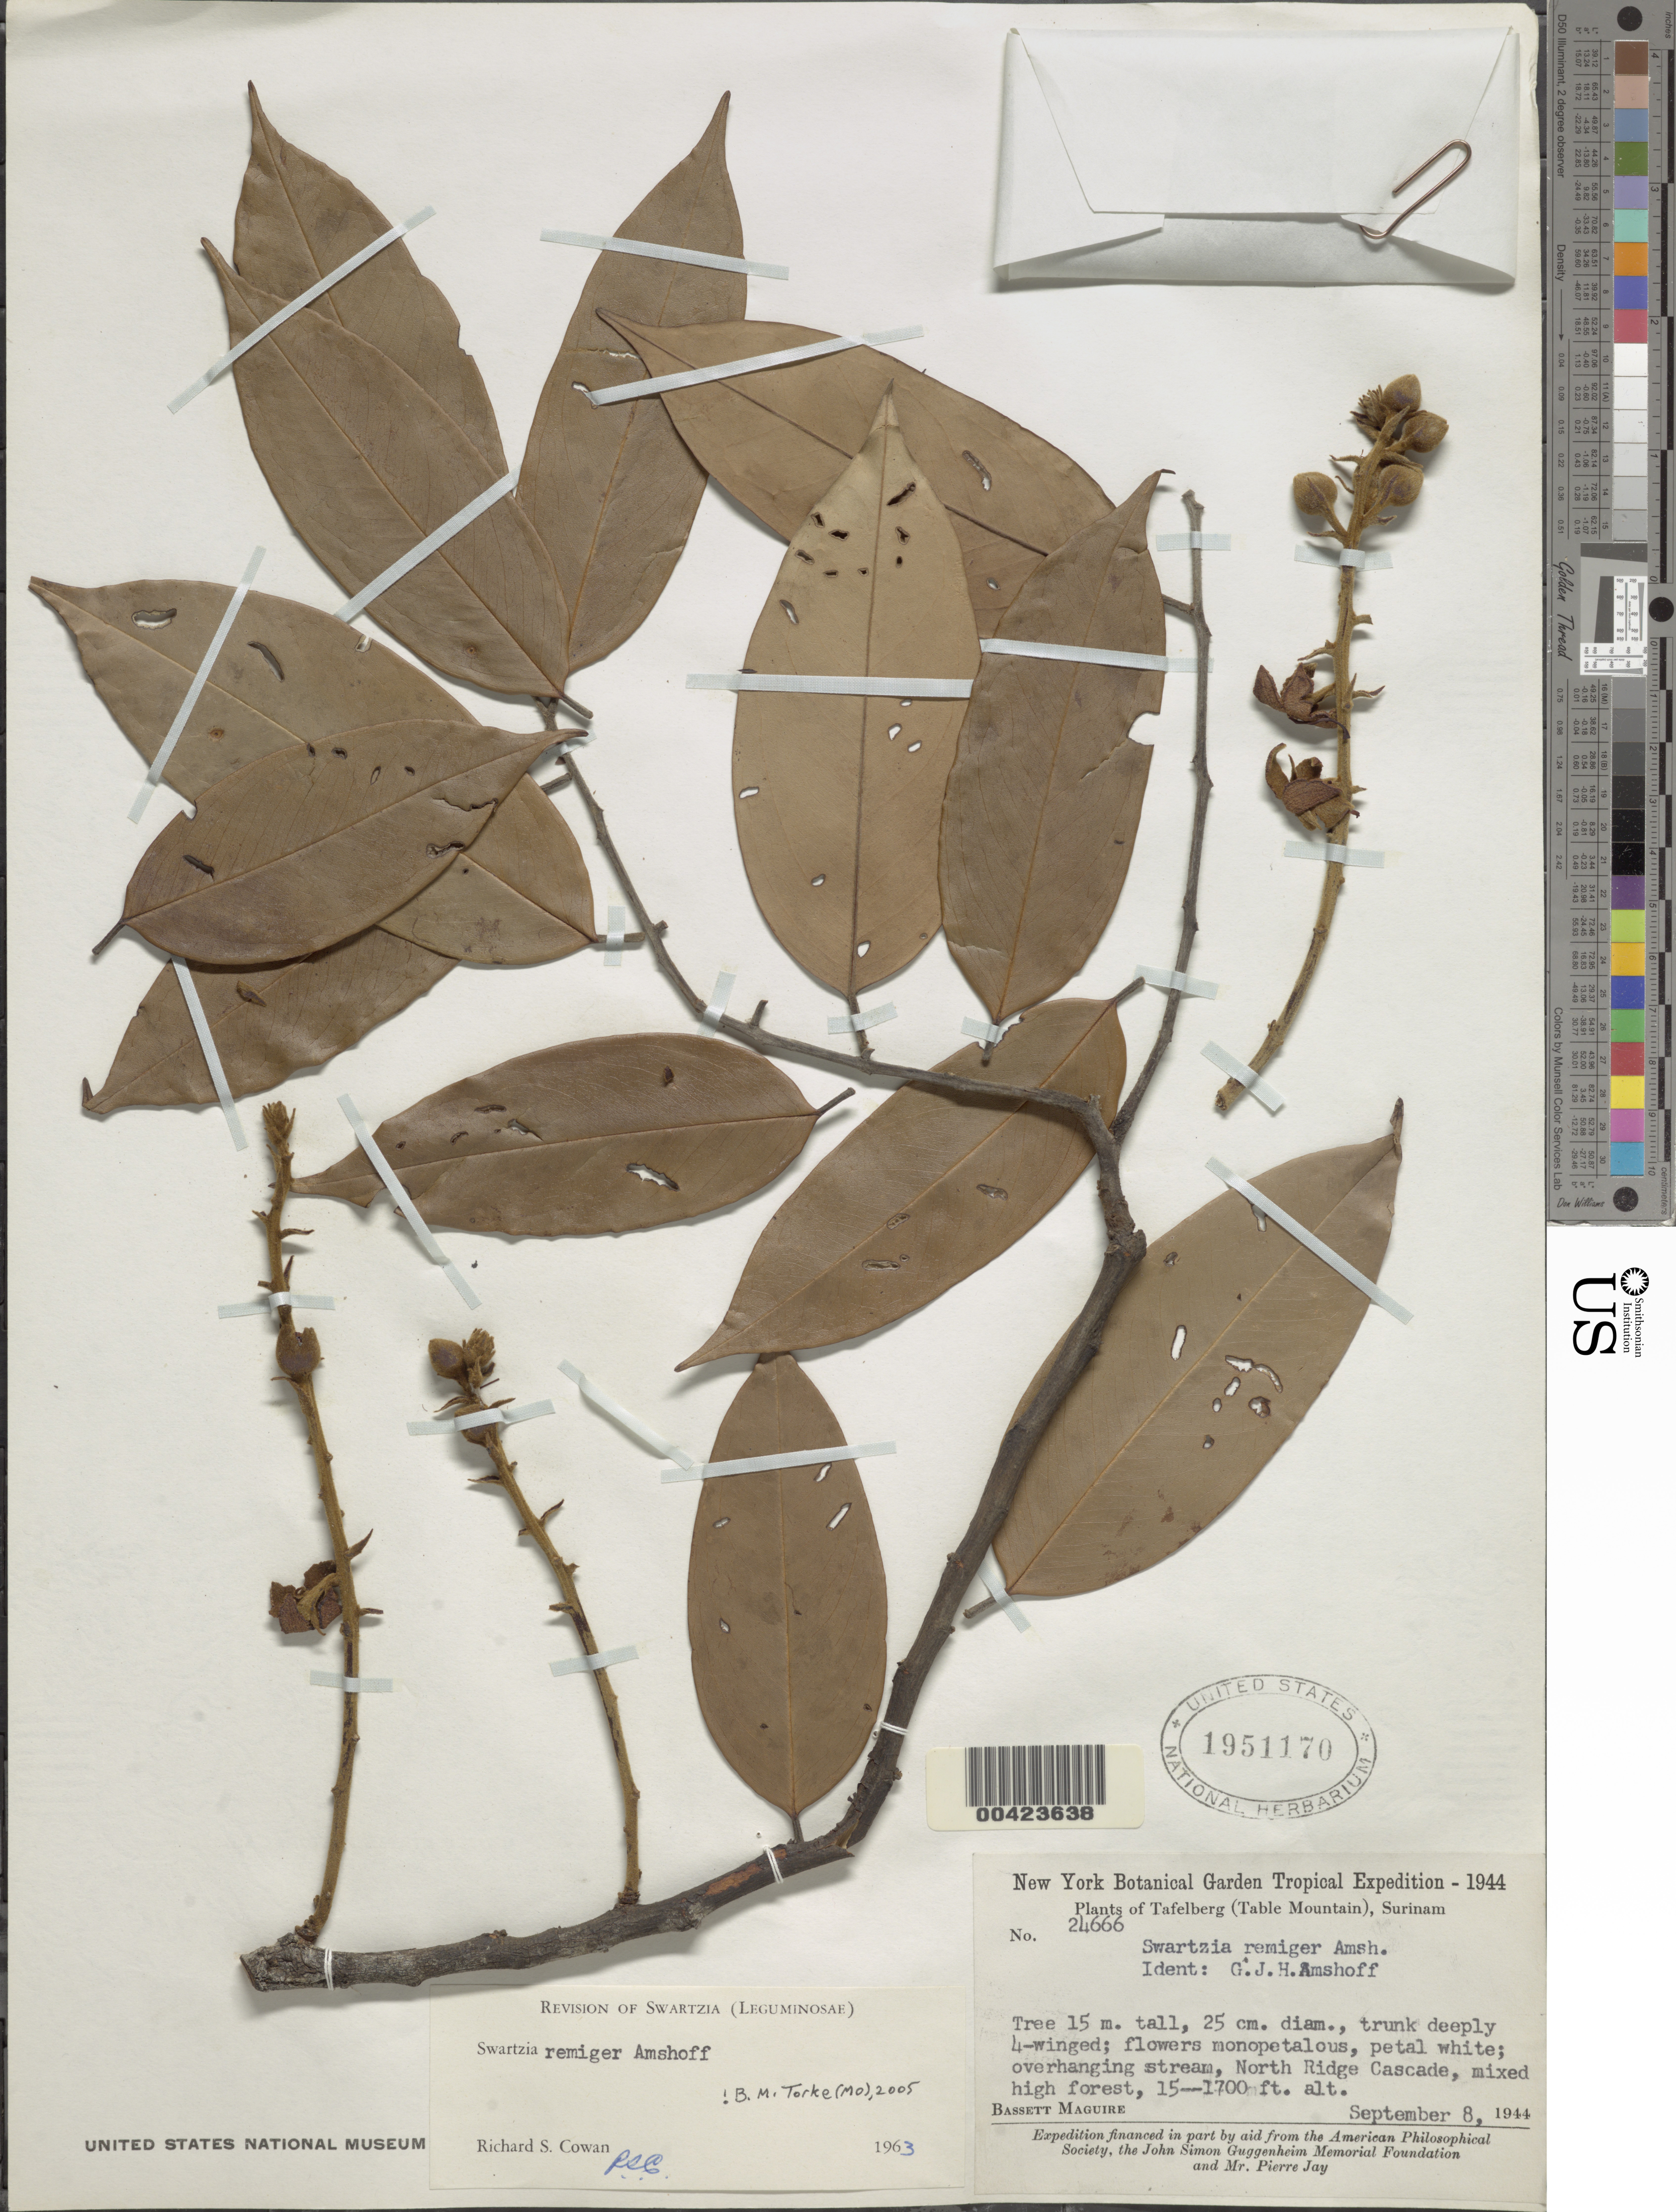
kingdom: Plantae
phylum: Tracheophyta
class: Magnoliopsida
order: Fabales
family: Fabaceae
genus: Swartzia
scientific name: Swartzia remiger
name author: Amshoff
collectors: B. Maguire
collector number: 24666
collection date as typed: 08 Sep 1944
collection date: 1944-09-08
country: Suriname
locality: North ridge cascade, tafelberg mtn.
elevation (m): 457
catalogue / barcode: US 1951170